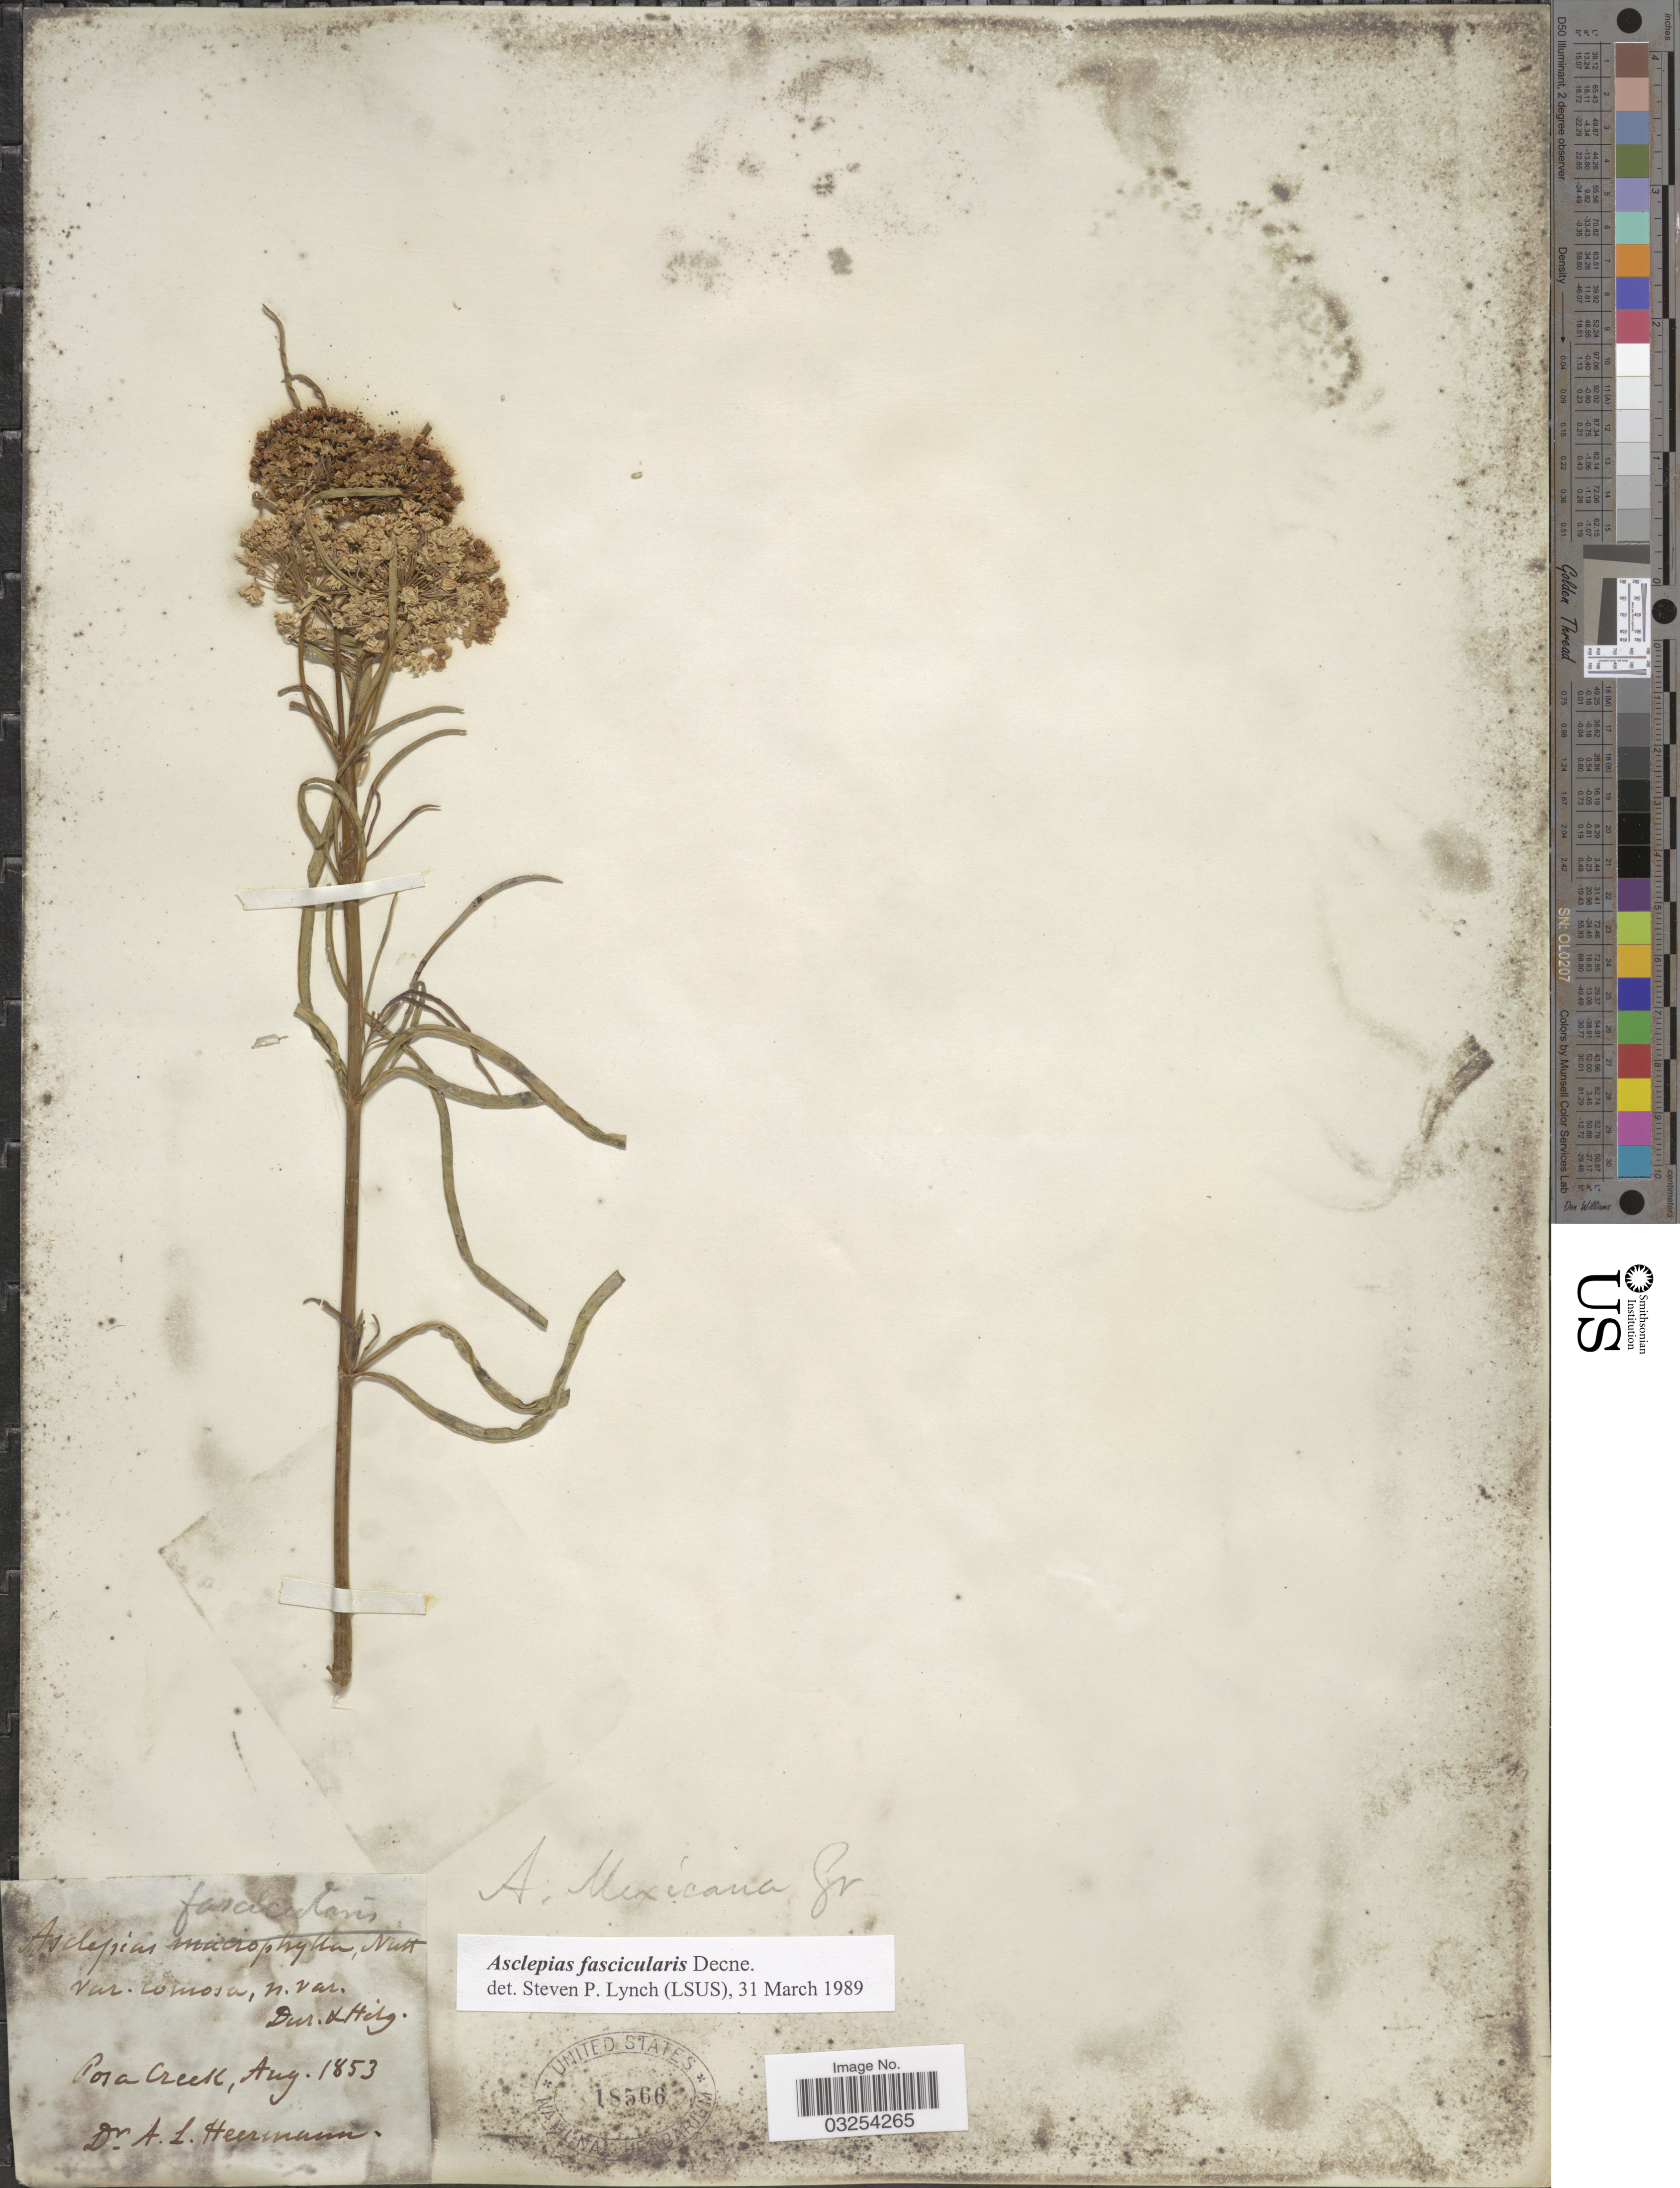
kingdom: Plantae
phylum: Tracheophyta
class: Magnoliopsida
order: Gentianales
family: Apocynaceae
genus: Asclepias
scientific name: Asclepias fascicularis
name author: Decne.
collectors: A. Heermann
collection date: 1853-08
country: United States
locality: Posa Creek.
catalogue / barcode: US 18566